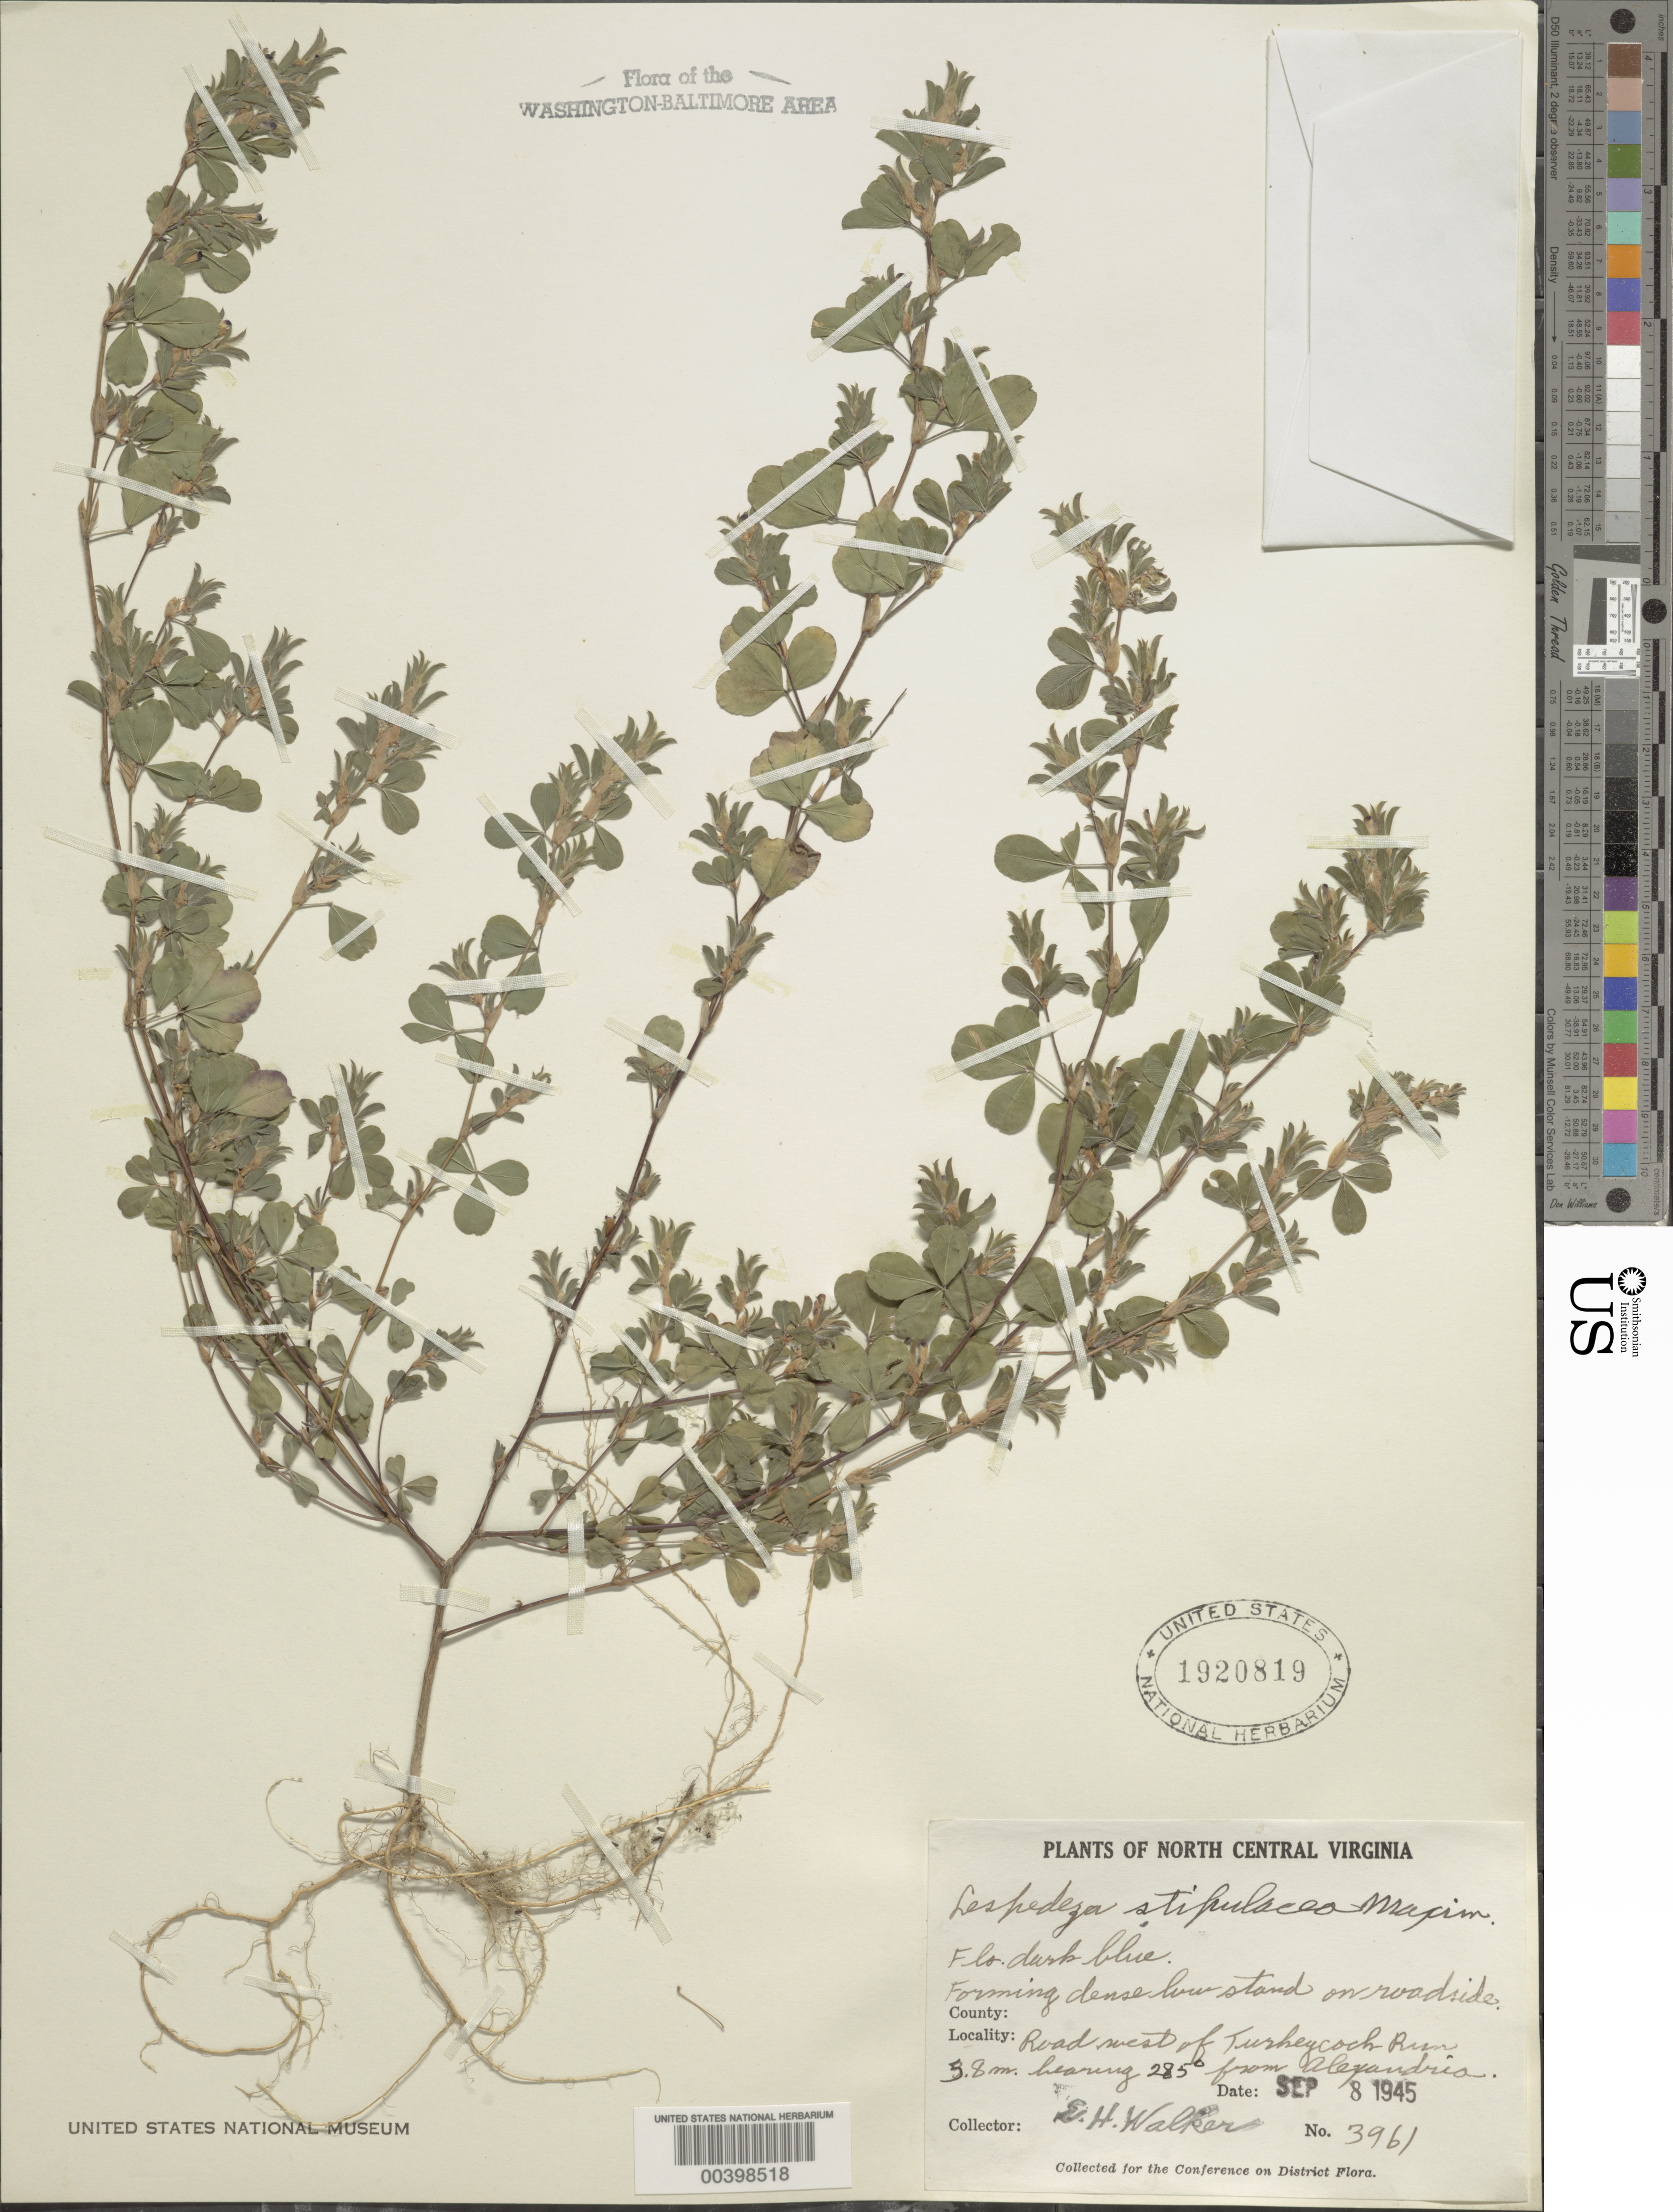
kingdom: Plantae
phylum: Tracheophyta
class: Magnoliopsida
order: Fabales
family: Fabaceae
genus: Kummerowia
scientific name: Kummerowia stipulacea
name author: (Maxim.) Makino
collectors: E. H. Walker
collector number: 3961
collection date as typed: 08 Sep 1945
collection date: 1945-09-08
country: United States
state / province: Virginia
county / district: Fairfax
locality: West of Turkeycock Run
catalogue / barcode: US 1920819